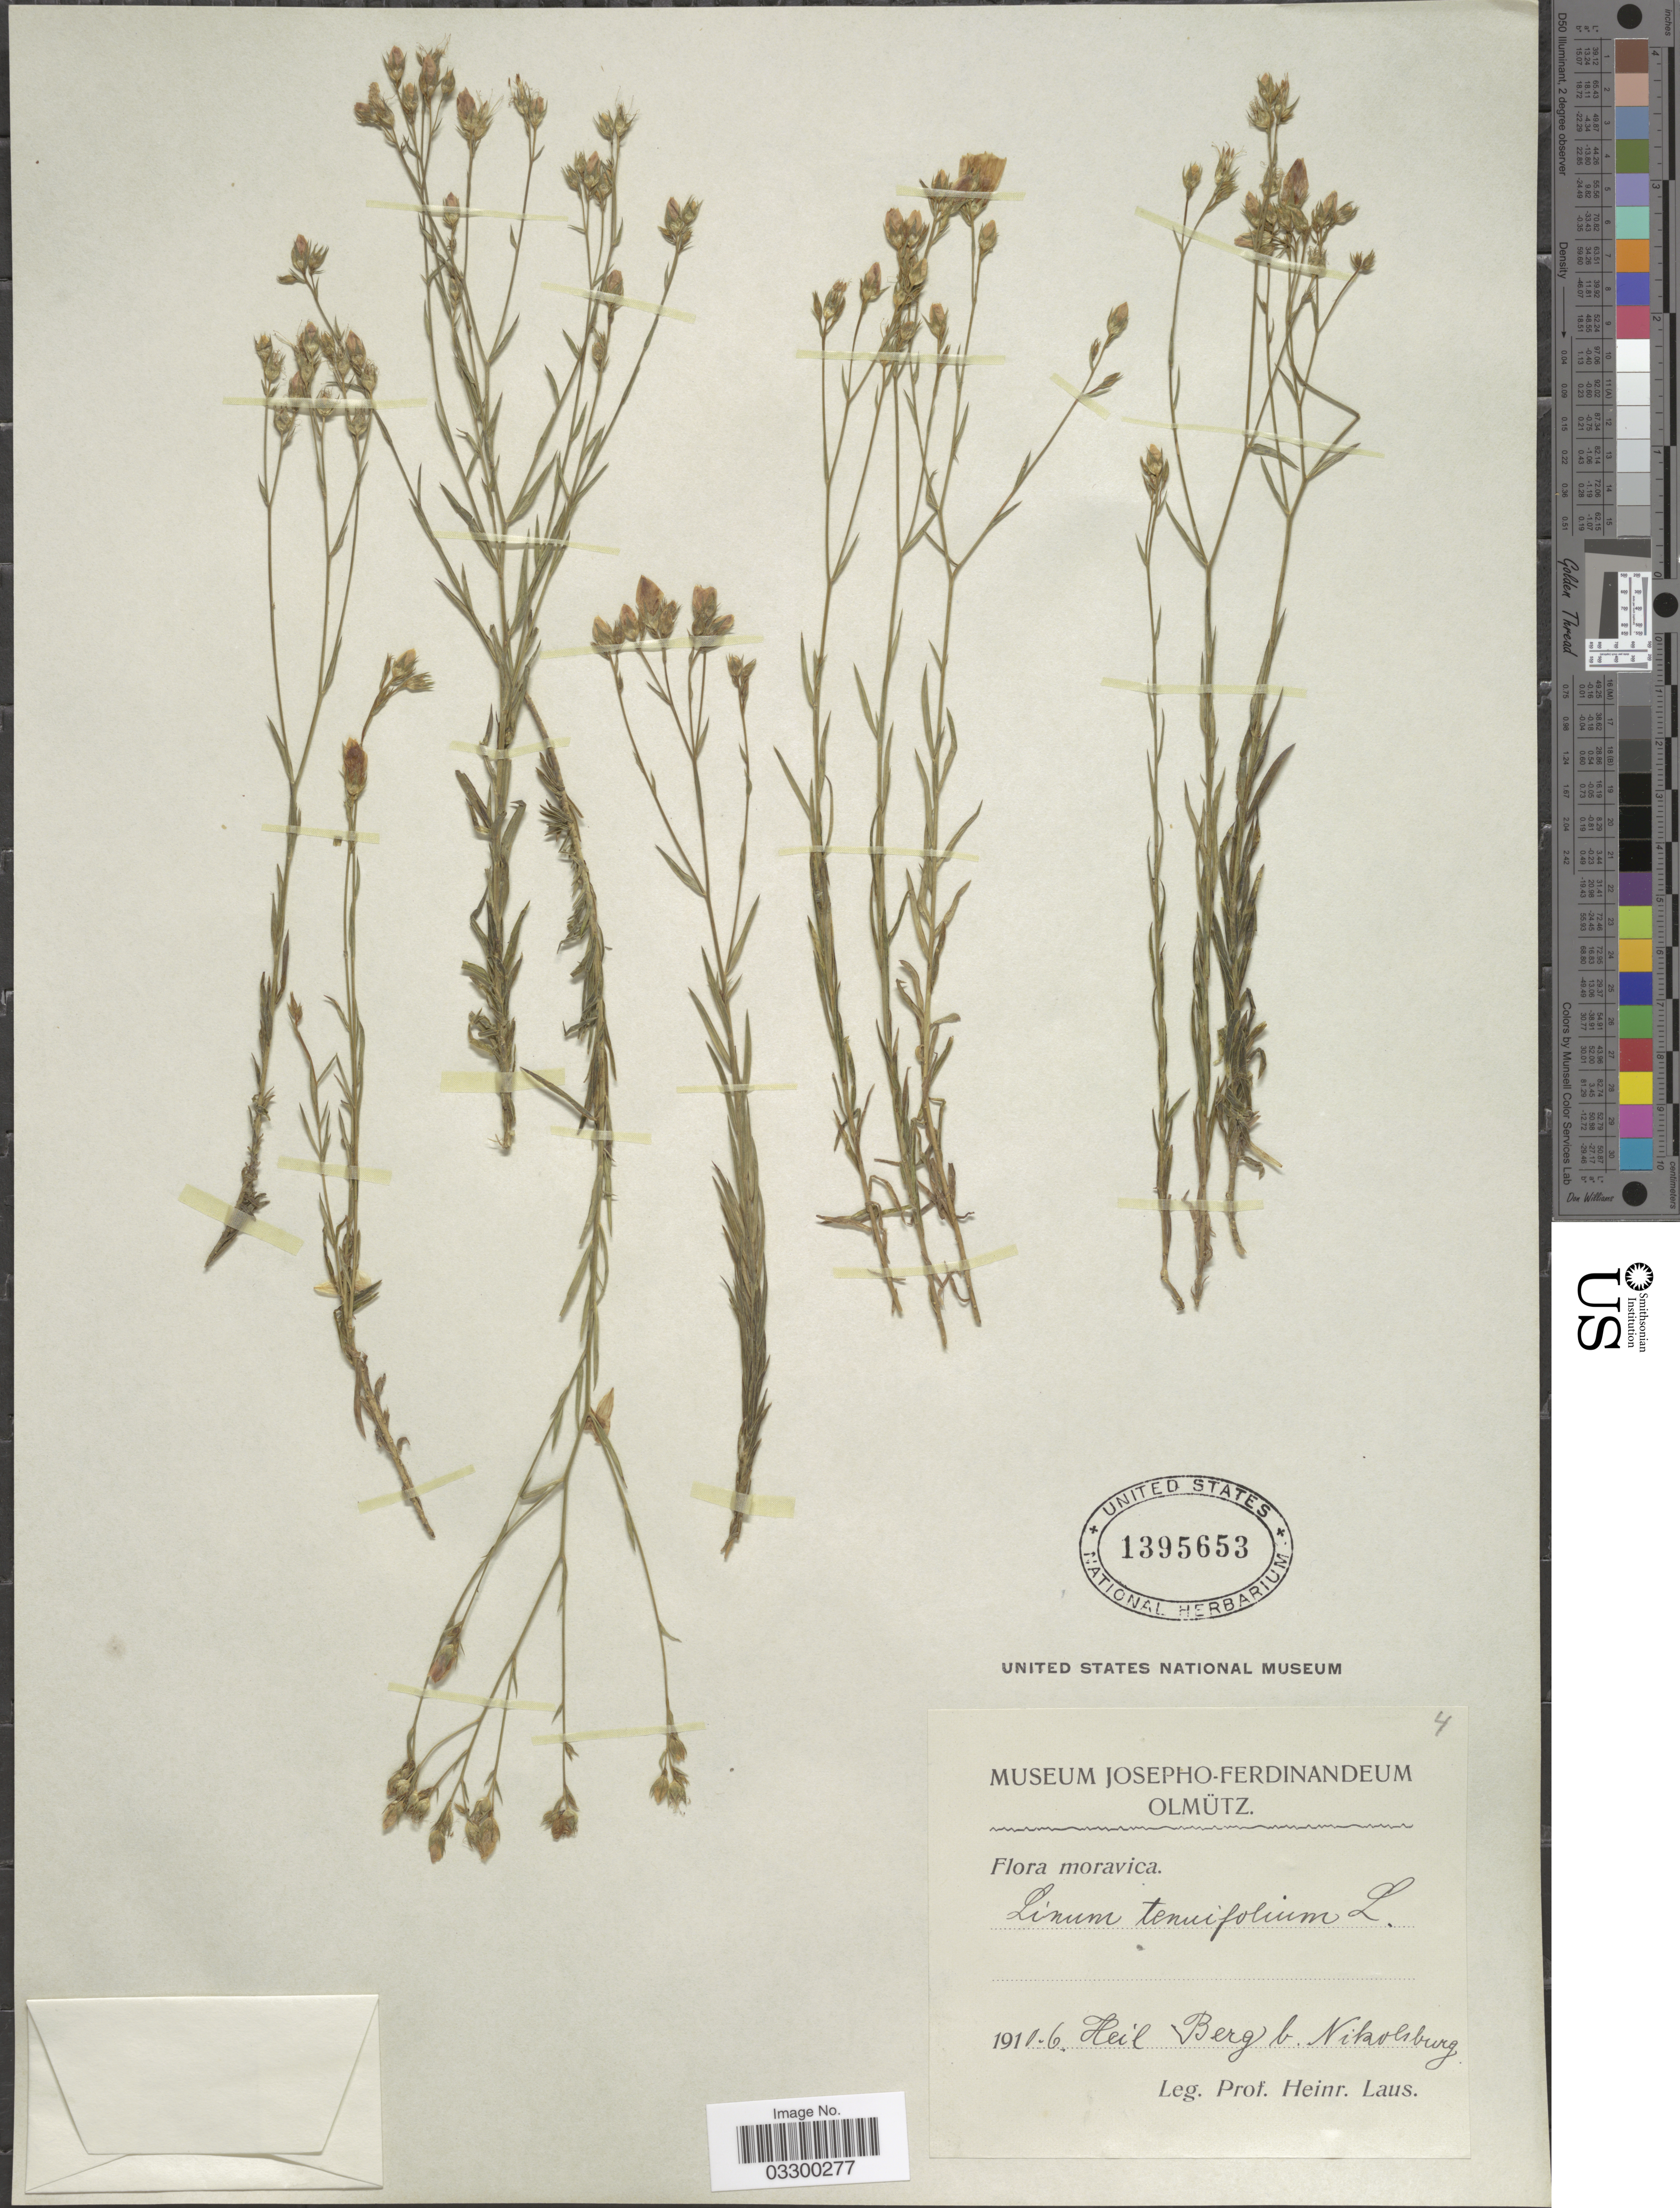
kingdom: Plantae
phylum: Tracheophyta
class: Magnoliopsida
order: Malpighiales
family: Linaceae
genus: Linum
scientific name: Linum tenuifolium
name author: L.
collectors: H. Laus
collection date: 1910-06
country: Czechia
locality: Moravica. Heil Berg b. Nikolsburg.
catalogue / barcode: US 1395653